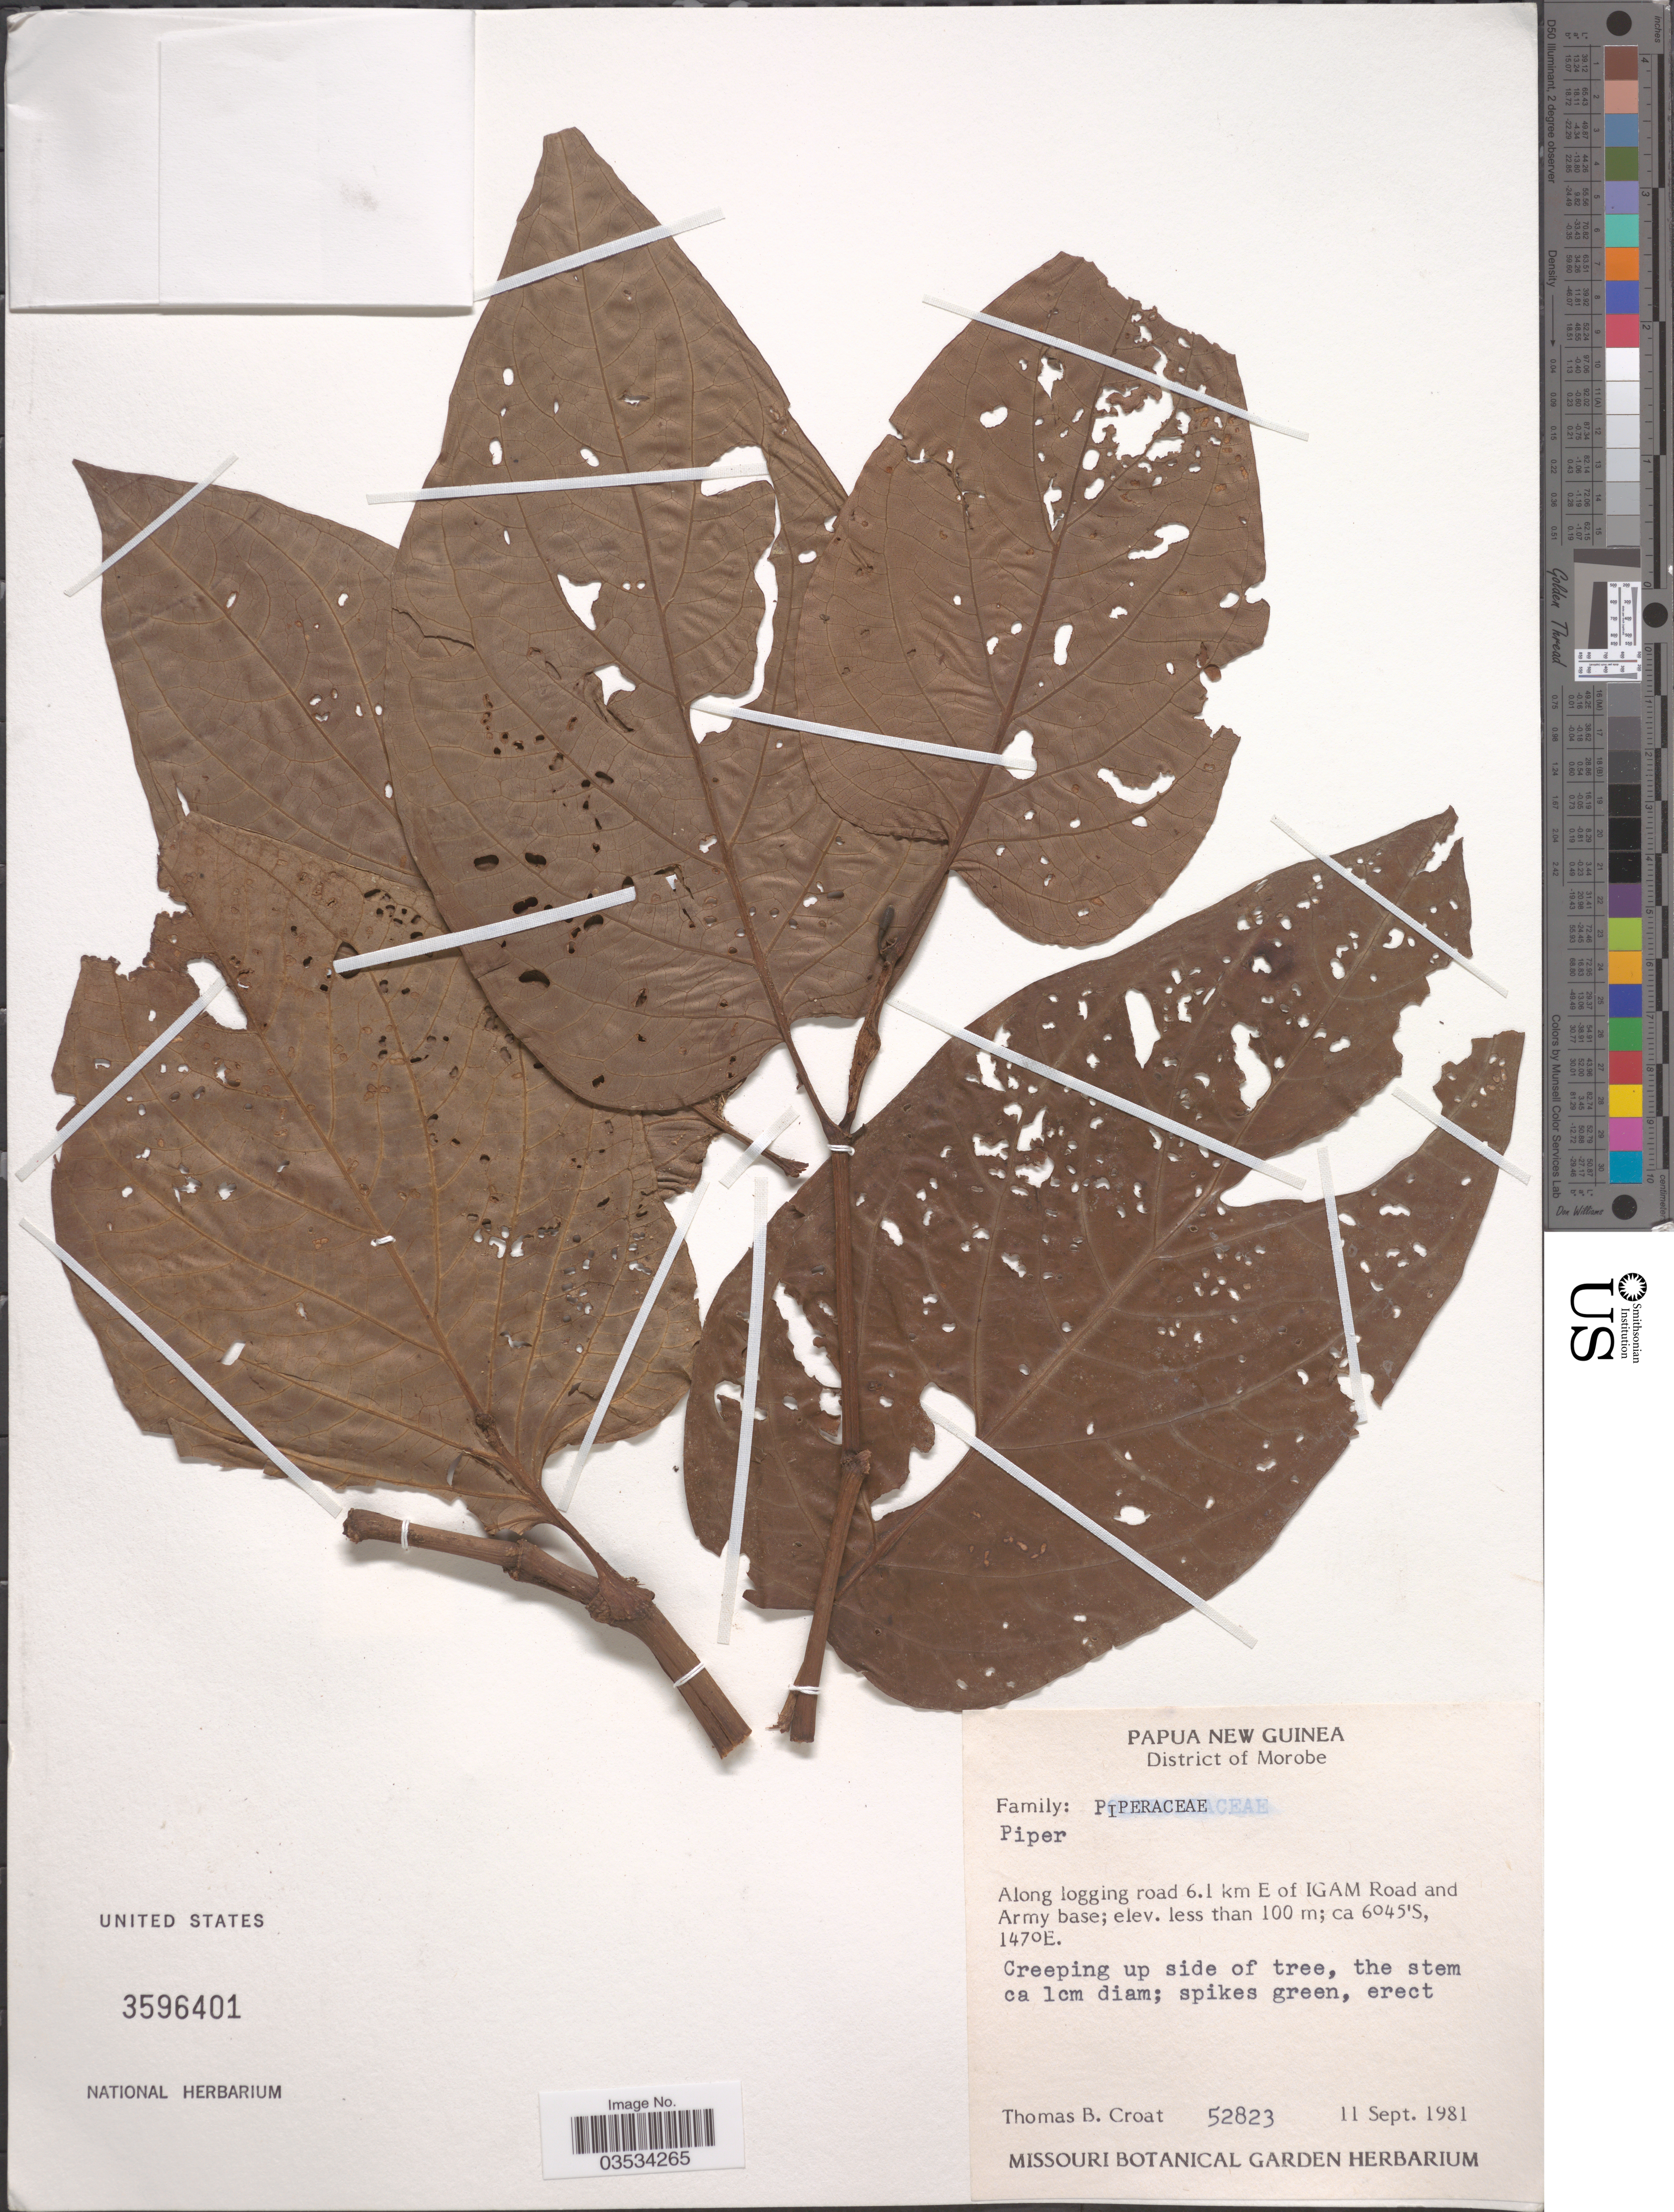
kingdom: Plantae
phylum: Tracheophyta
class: Magnoliopsida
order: Piperales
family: Piperaceae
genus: Piper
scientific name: Piper sp.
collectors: T. B. Croat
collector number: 52823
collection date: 1981-09-11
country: Papua New Guinea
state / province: Morobe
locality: District of Morobe. Along logging road 6.1 km E of IGAM Road and Army base.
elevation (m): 100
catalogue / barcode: US 3596401